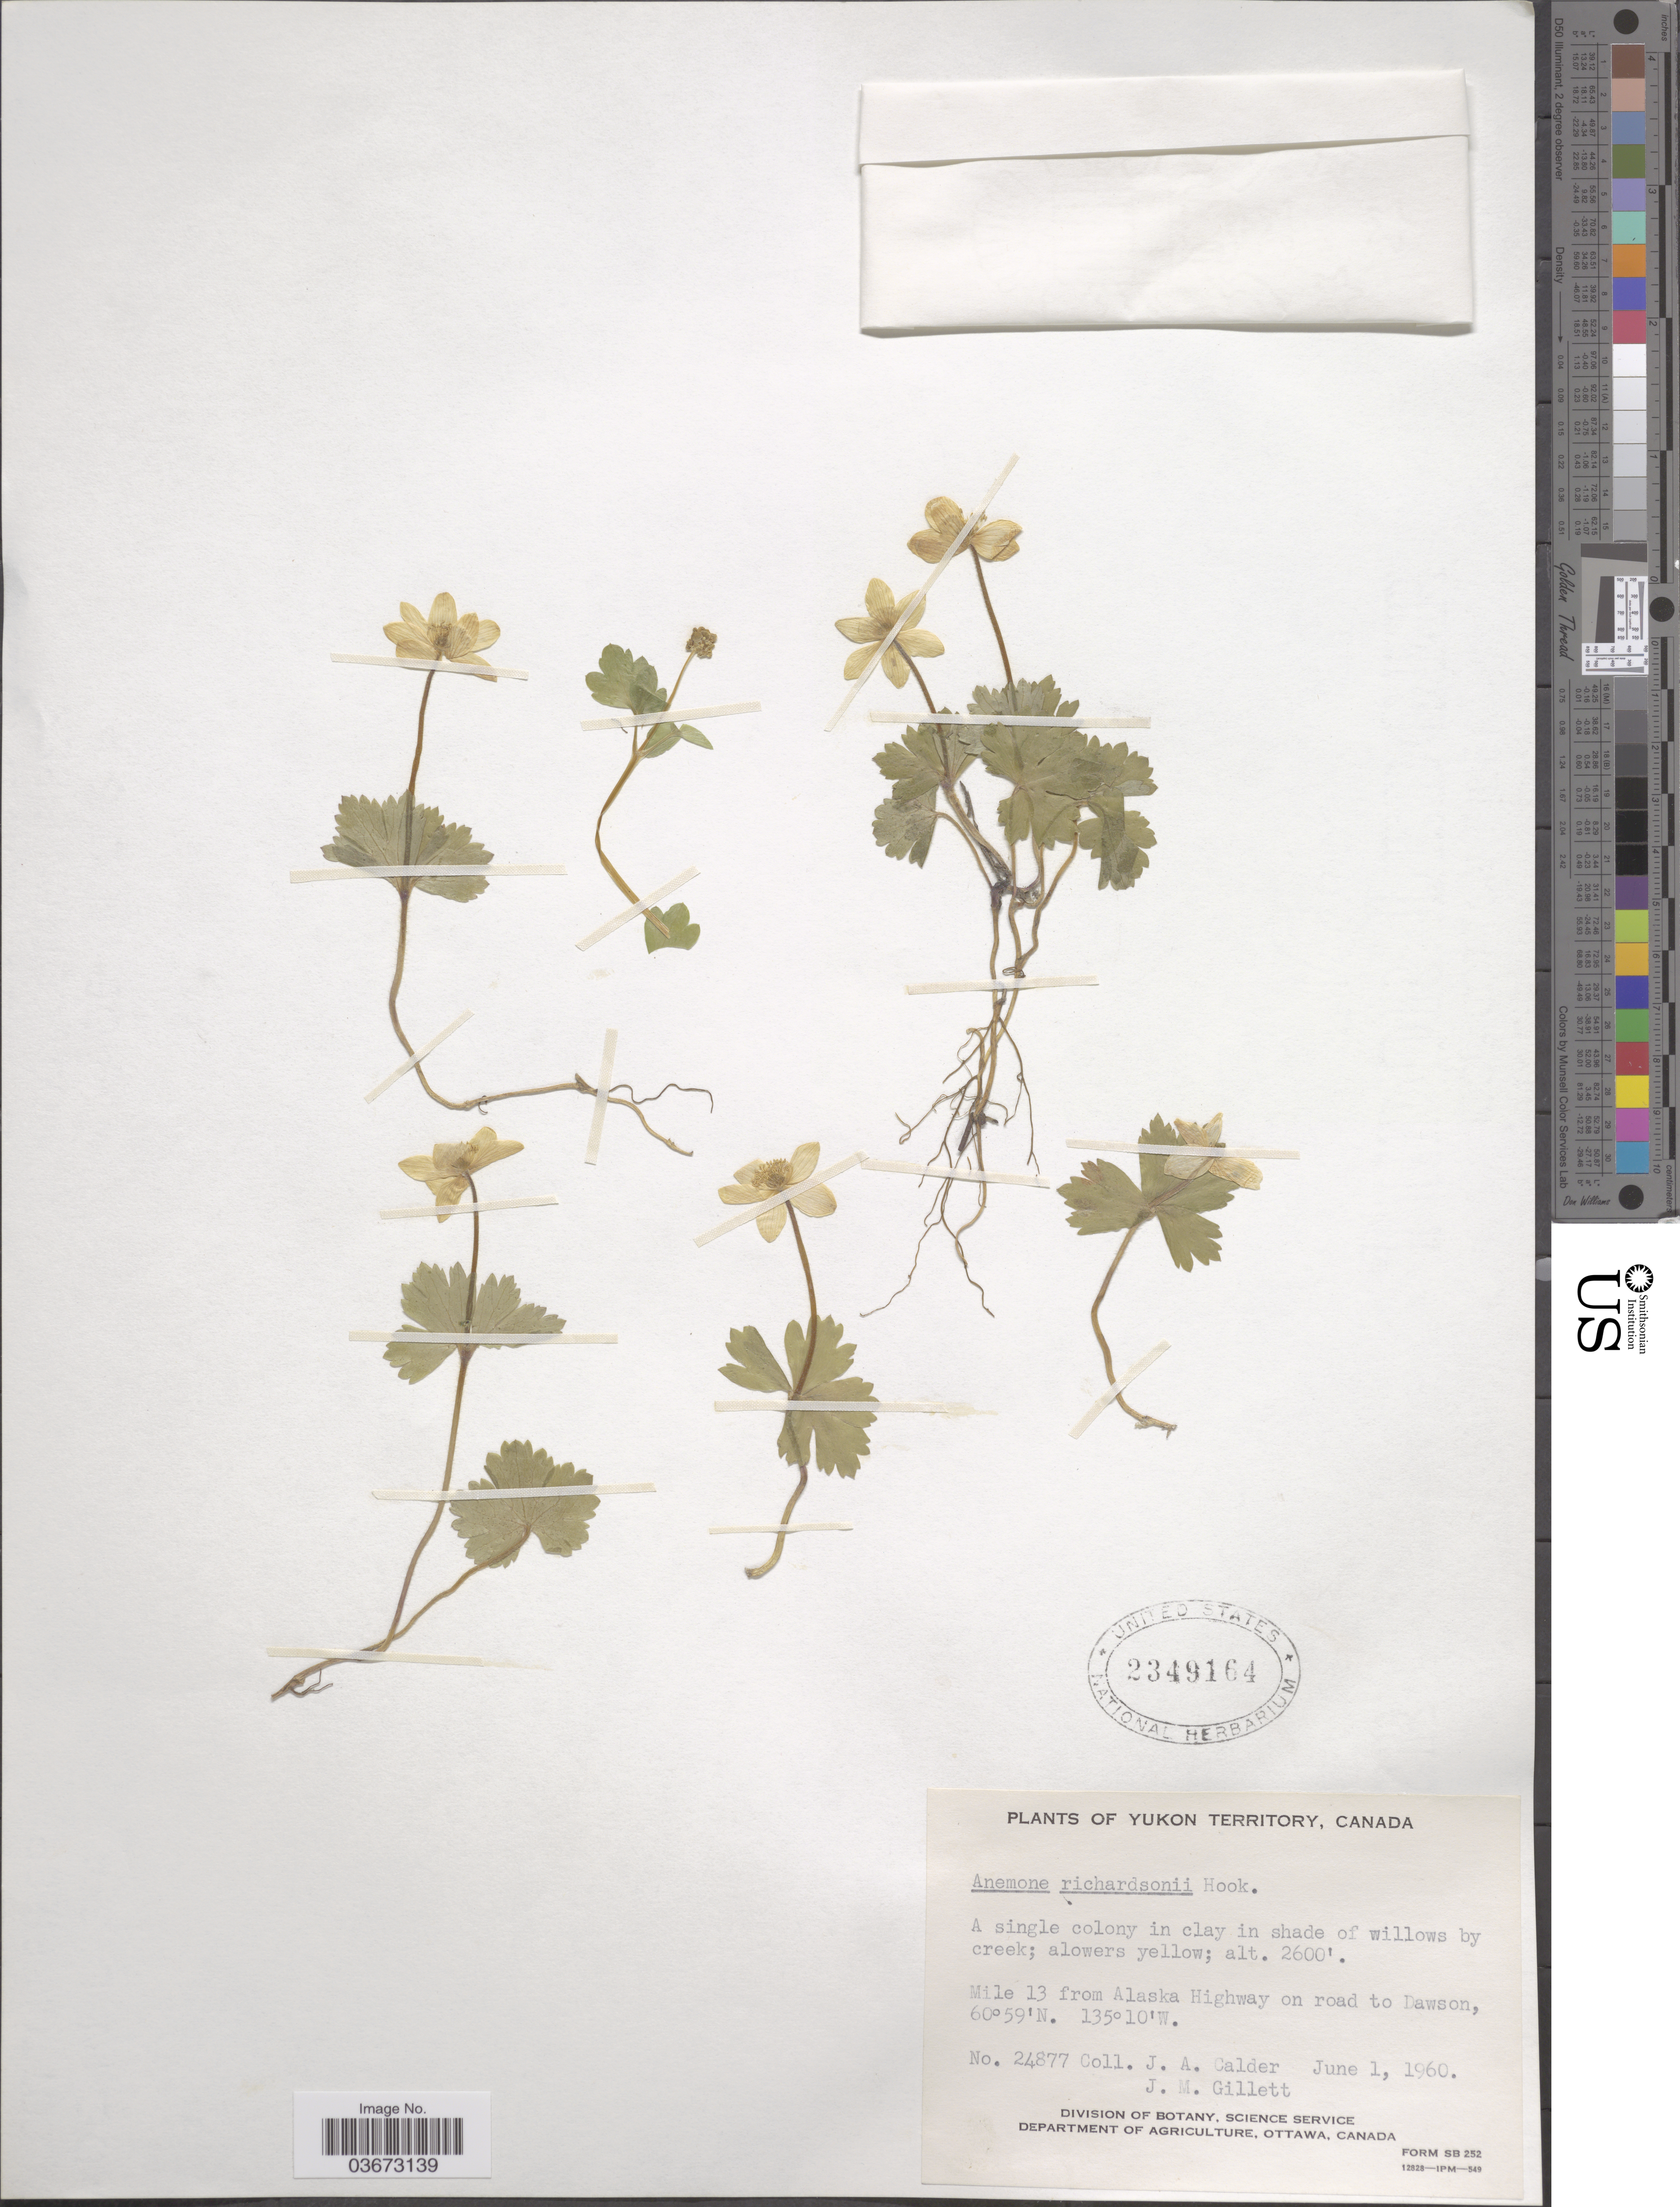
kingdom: Plantae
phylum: Tracheophyta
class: Magnoliopsida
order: Ranunculales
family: Ranunculaceae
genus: Anemone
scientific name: Anemone richardsonii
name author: Hook.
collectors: J. A. Calder & J. M. Gillett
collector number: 24877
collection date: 1960-06-01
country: Canada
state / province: Yukon Territory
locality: Mile 13 from Alaska Highway on road to Dawson.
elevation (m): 792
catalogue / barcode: US 2349164